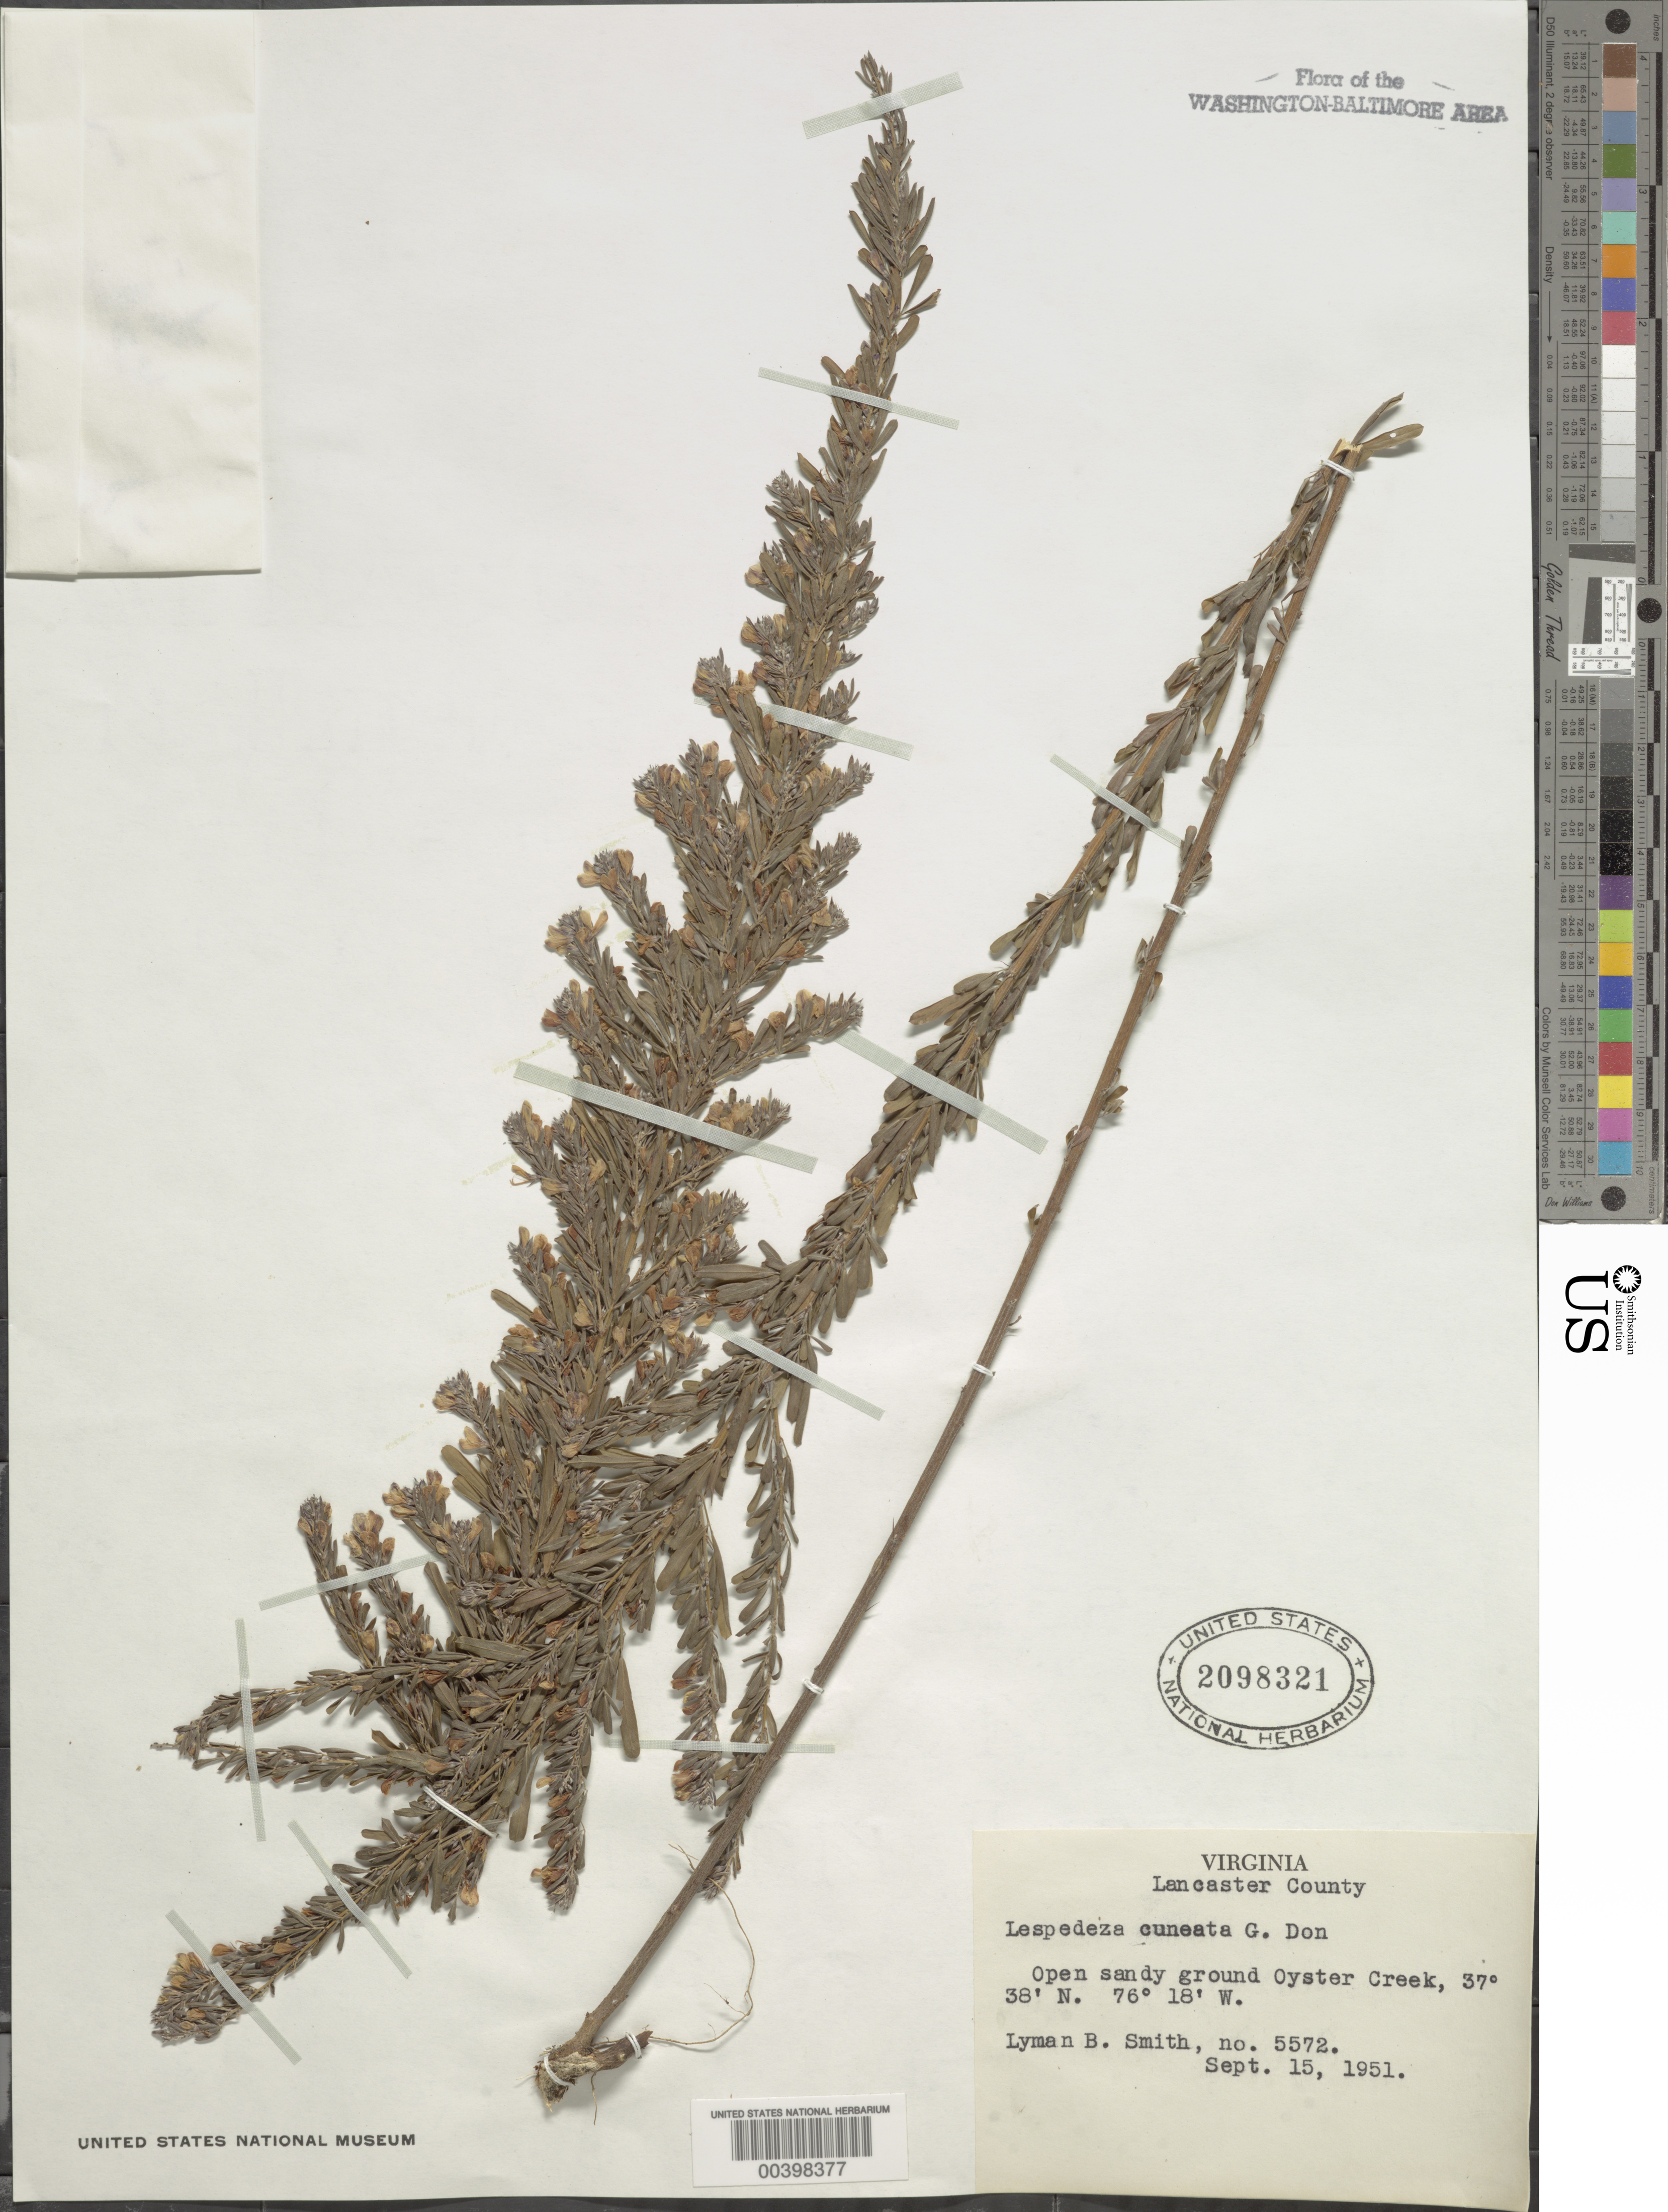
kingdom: Plantae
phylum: Tracheophyta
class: Magnoliopsida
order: Fabales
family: Fabaceae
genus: Lespedeza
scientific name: Lespedeza cuneata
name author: (Dum. Cours.) G. Don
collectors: L. Smith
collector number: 5572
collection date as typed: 15 Sep 1951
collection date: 1951-09-15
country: United States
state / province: Virginia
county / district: Lancaster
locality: Oyster Creek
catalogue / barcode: US 2098321